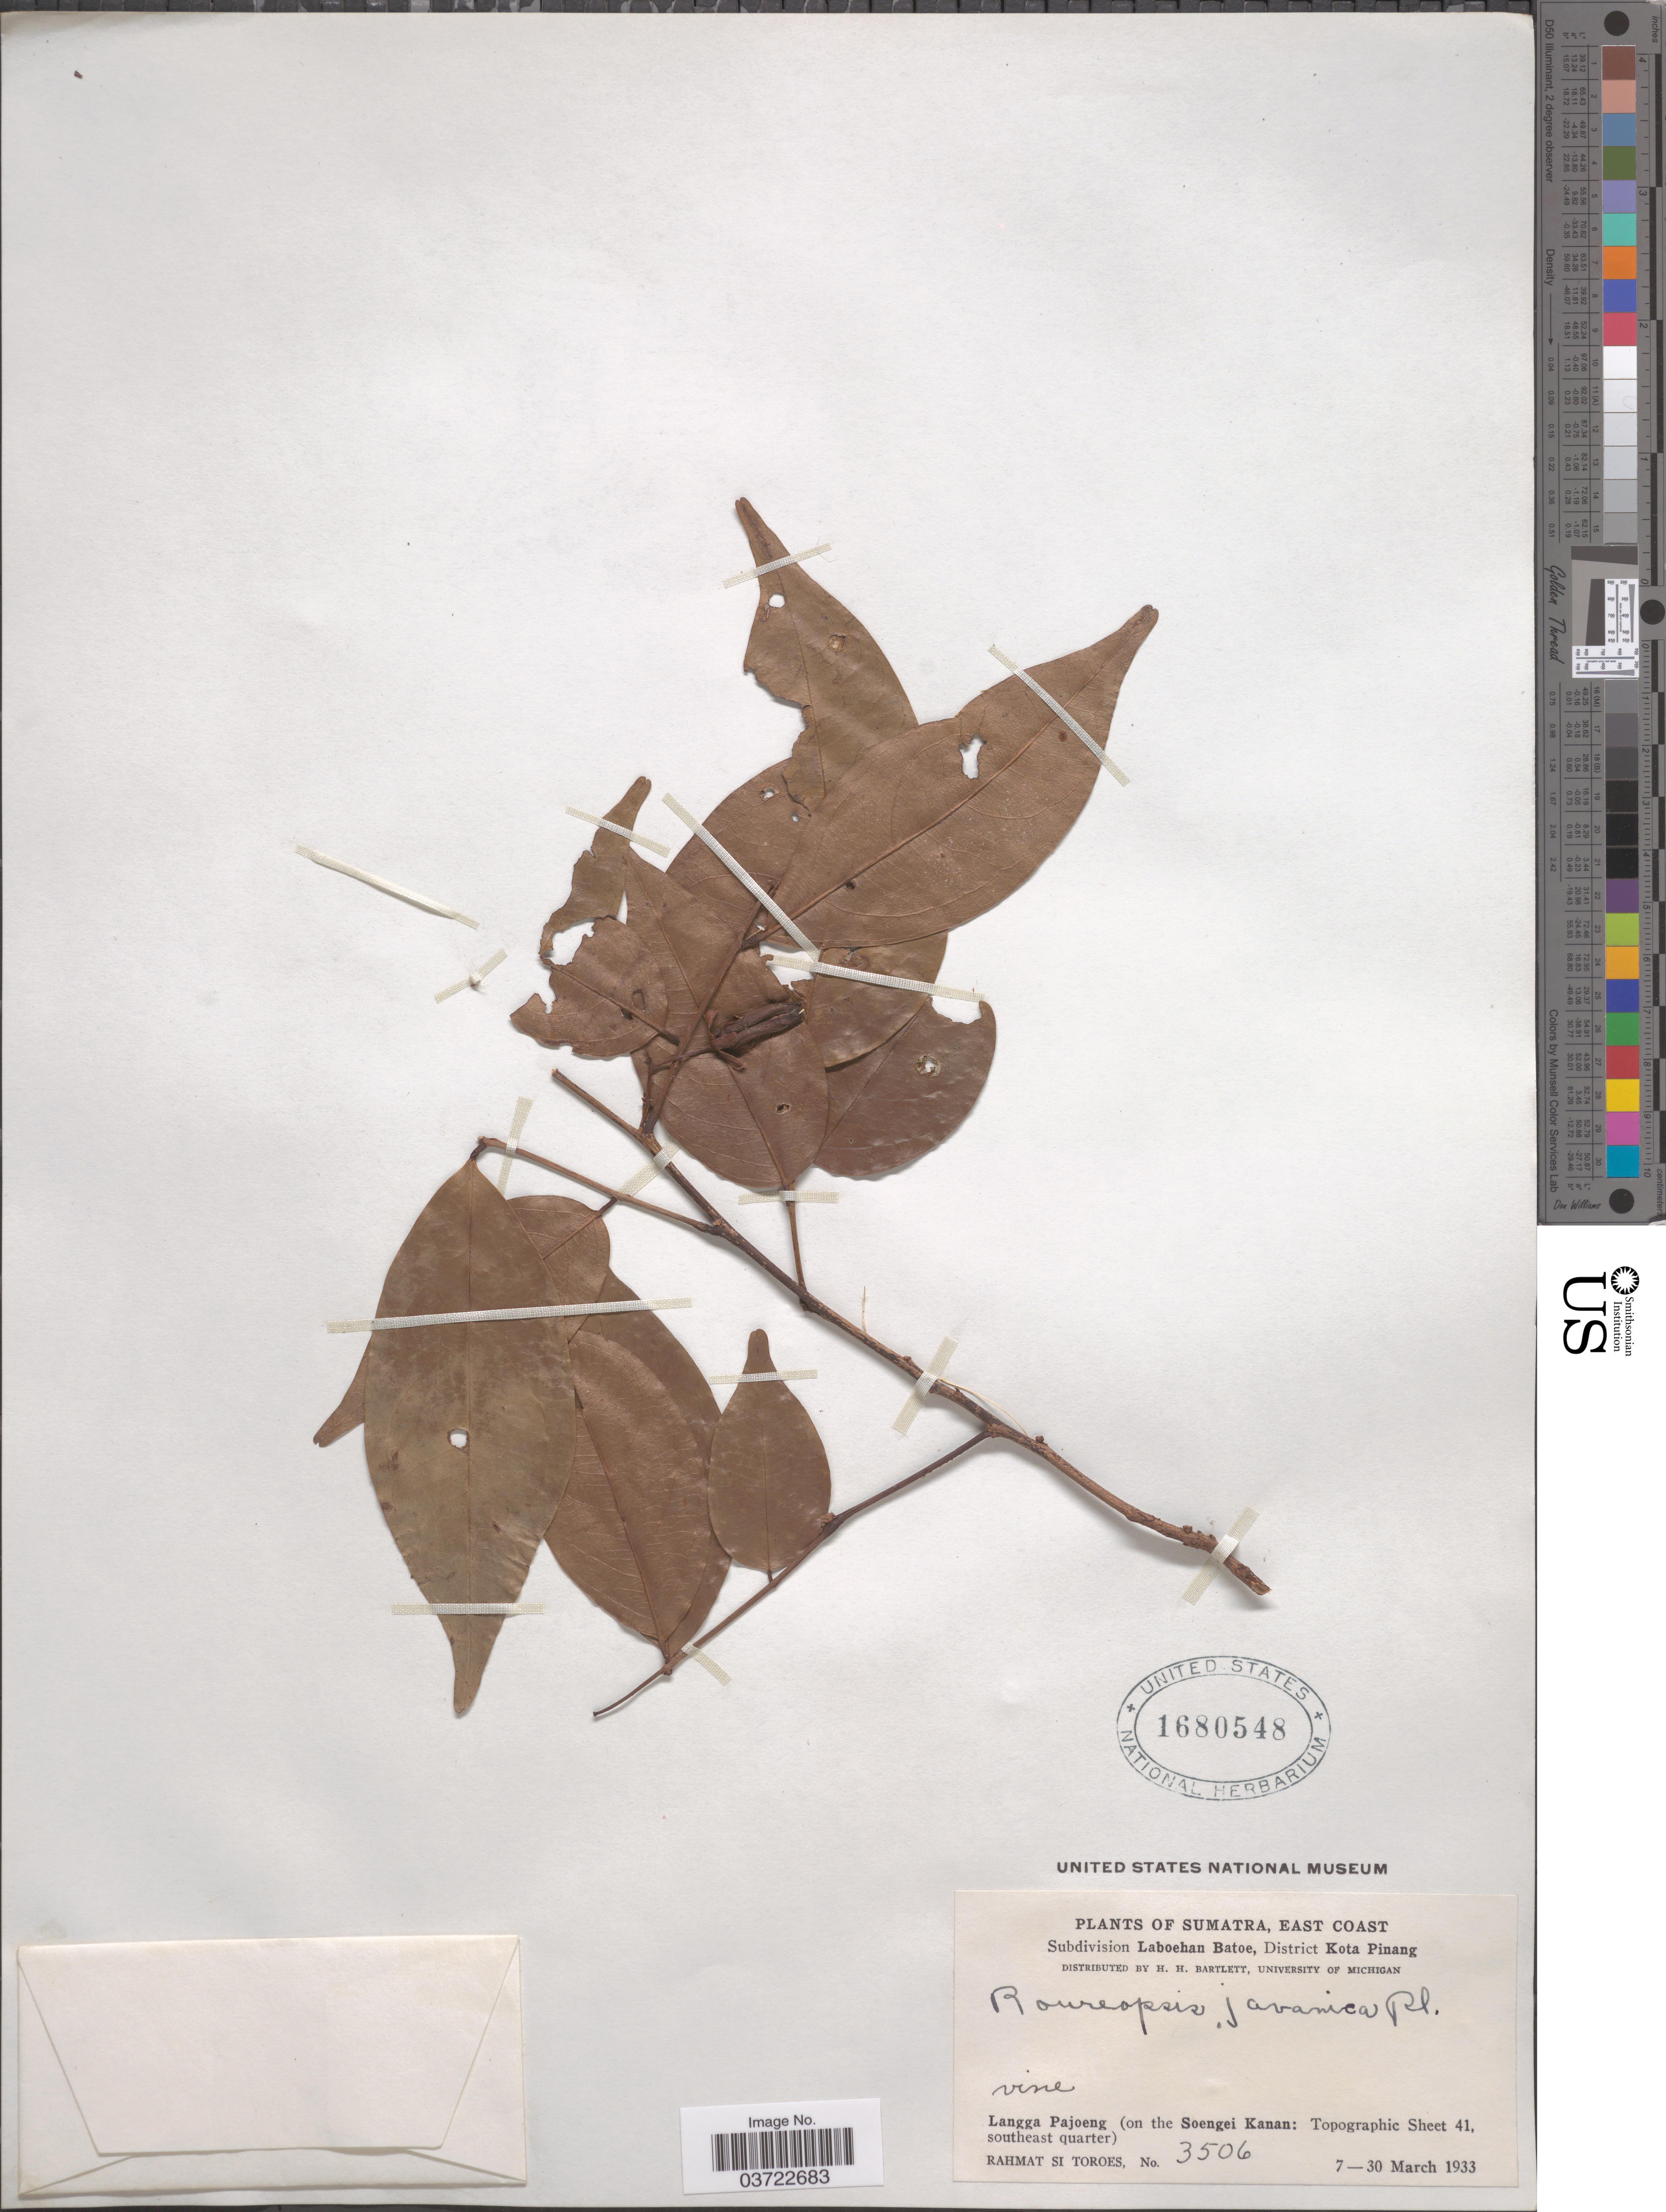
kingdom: Plantae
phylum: Tracheophyta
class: Magnoliopsida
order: Oxalidales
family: Connaraceae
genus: Rourea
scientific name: Rourea emarginata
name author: (Jack) Jongkind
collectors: Rahmat Si Boeea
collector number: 3506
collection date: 1933-03-07/1933-03-30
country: Indonesia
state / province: Sumatra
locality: East Coast. Subdivision Laboehan Batoe, District Kota Pinang. Langga Pajoeng (on the Soengei Kanan: Topographic Sheet 41, southeast quarter).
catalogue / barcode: US 1680548